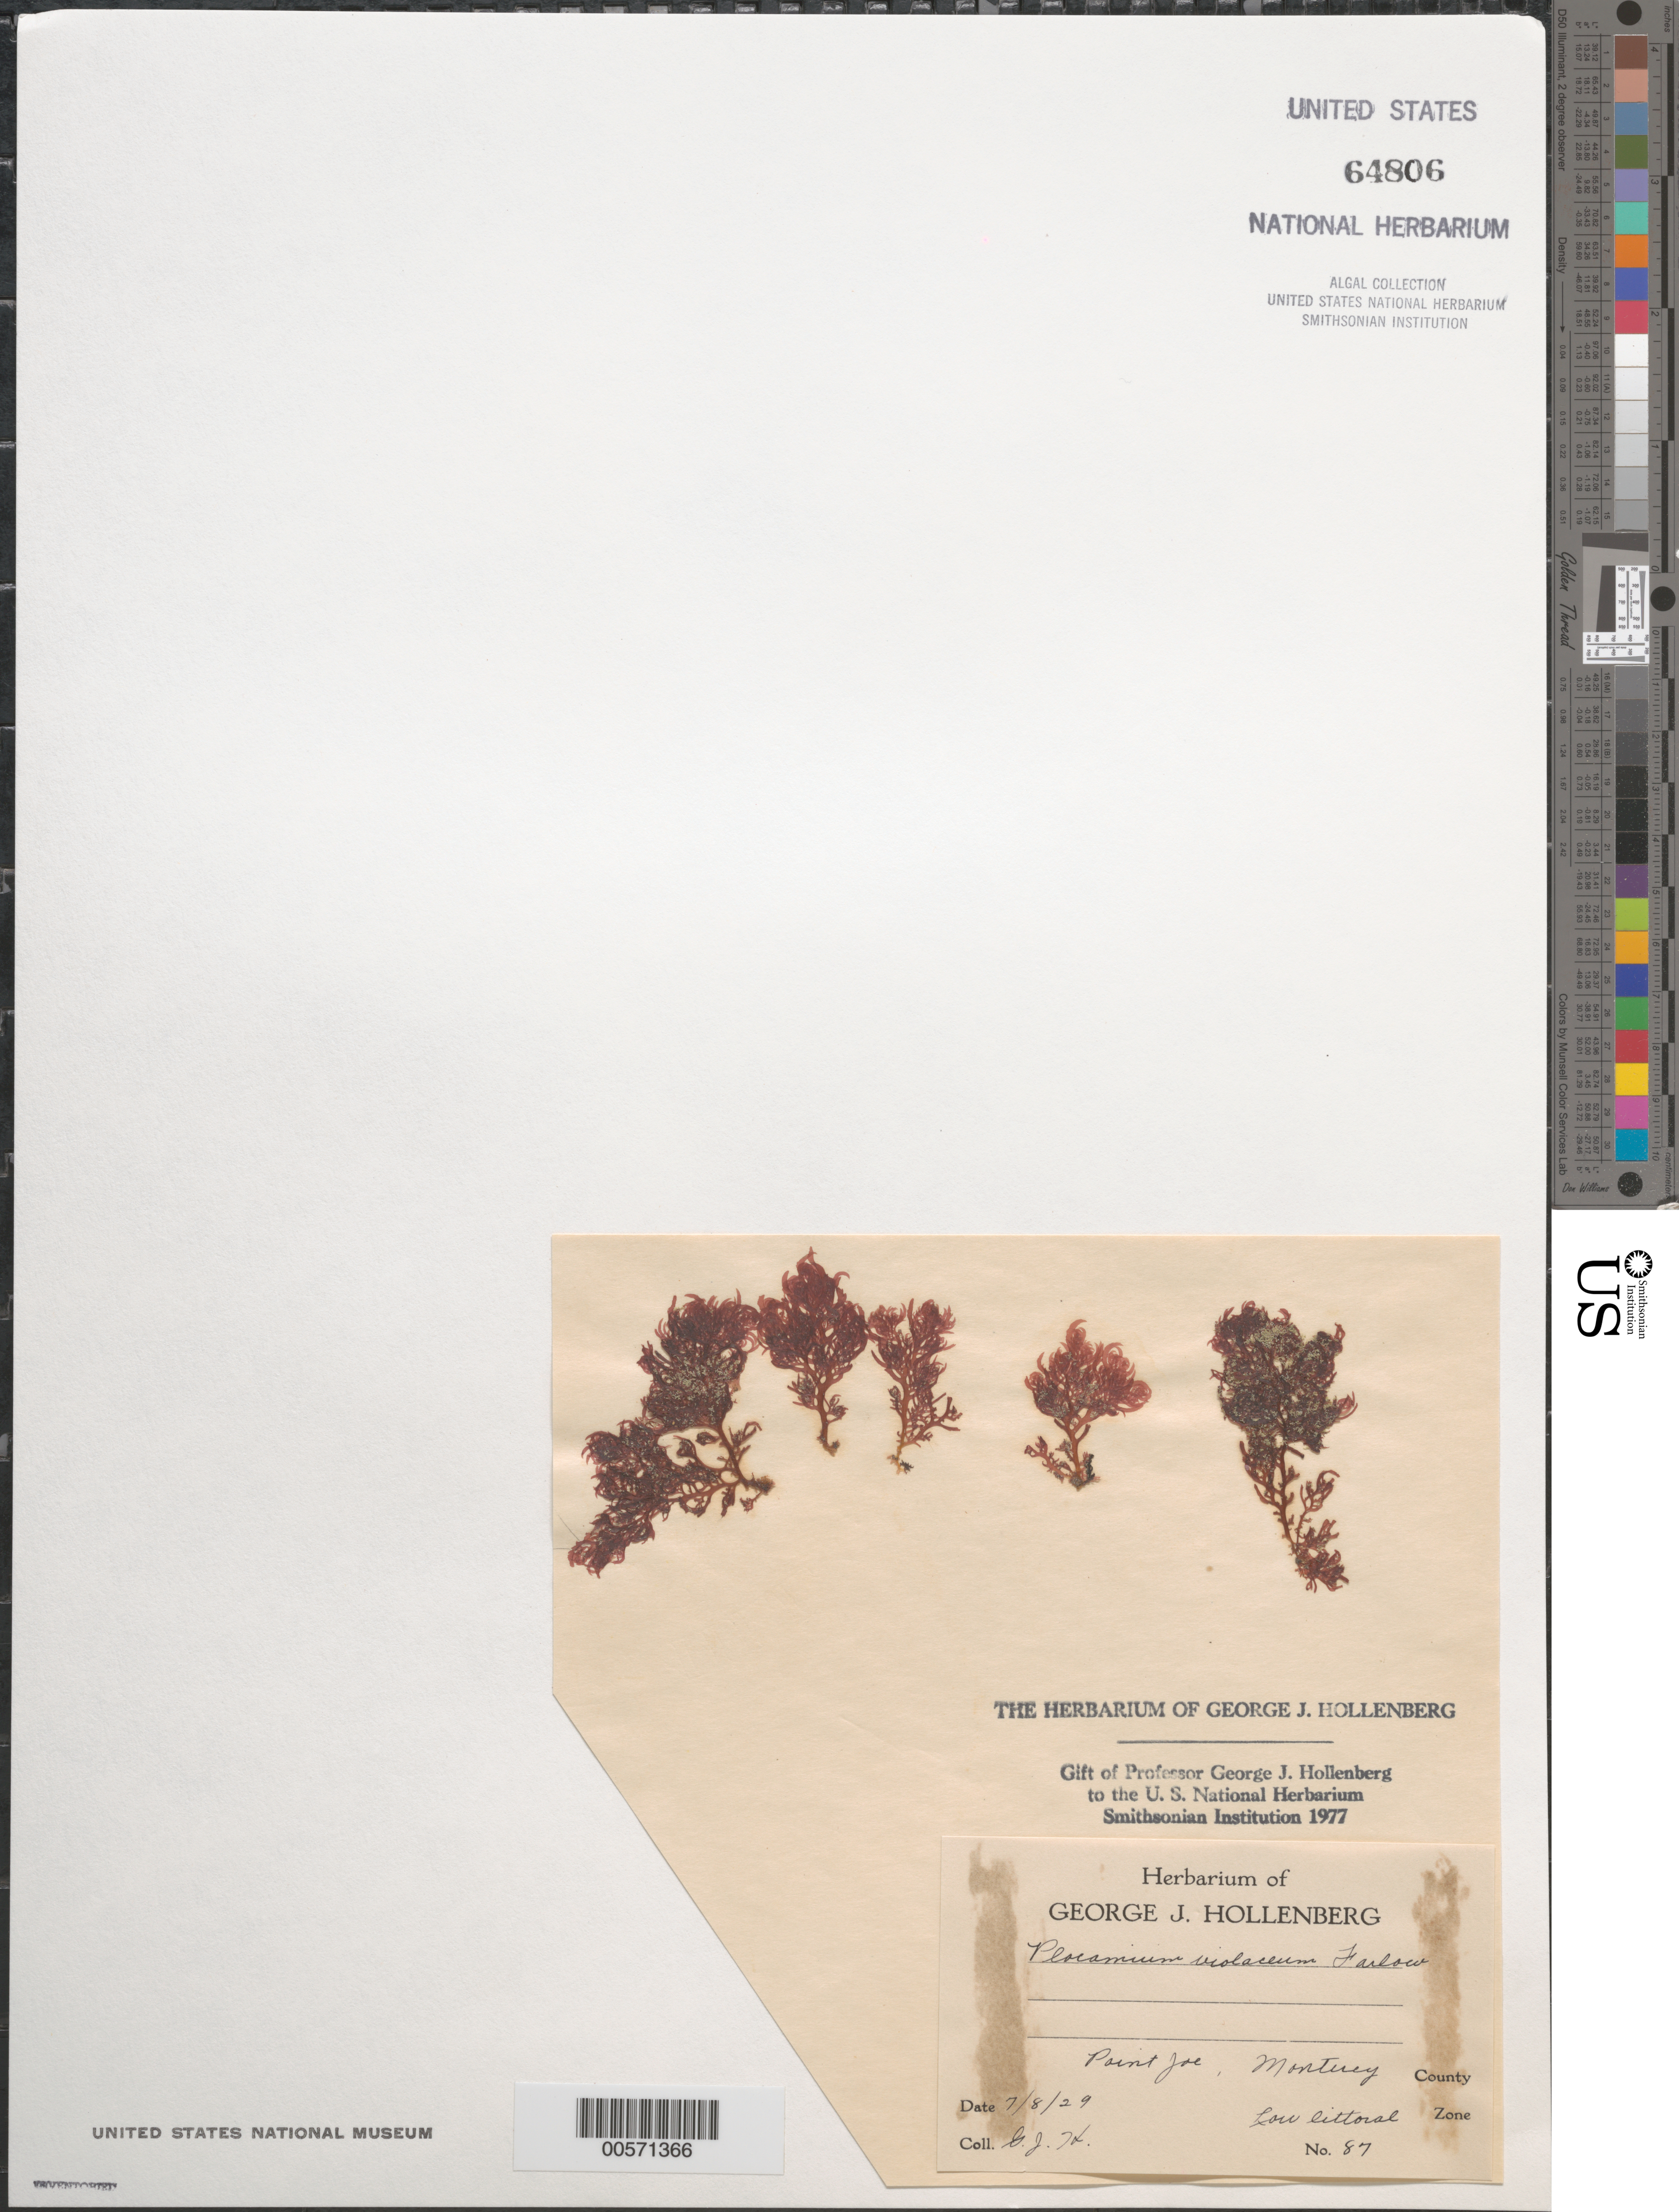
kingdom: Plantae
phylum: Rhodophyta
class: Florideophyceae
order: Plocamiales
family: Plocamiaceae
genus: Plocamium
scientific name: Plocamium violaceum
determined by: Hollenberg, George J.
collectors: G. Hollenberg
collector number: GJH 87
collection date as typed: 08 Jul 1929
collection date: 1929-07-08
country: United States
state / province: California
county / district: Monterey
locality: Point Joe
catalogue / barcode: US 64806